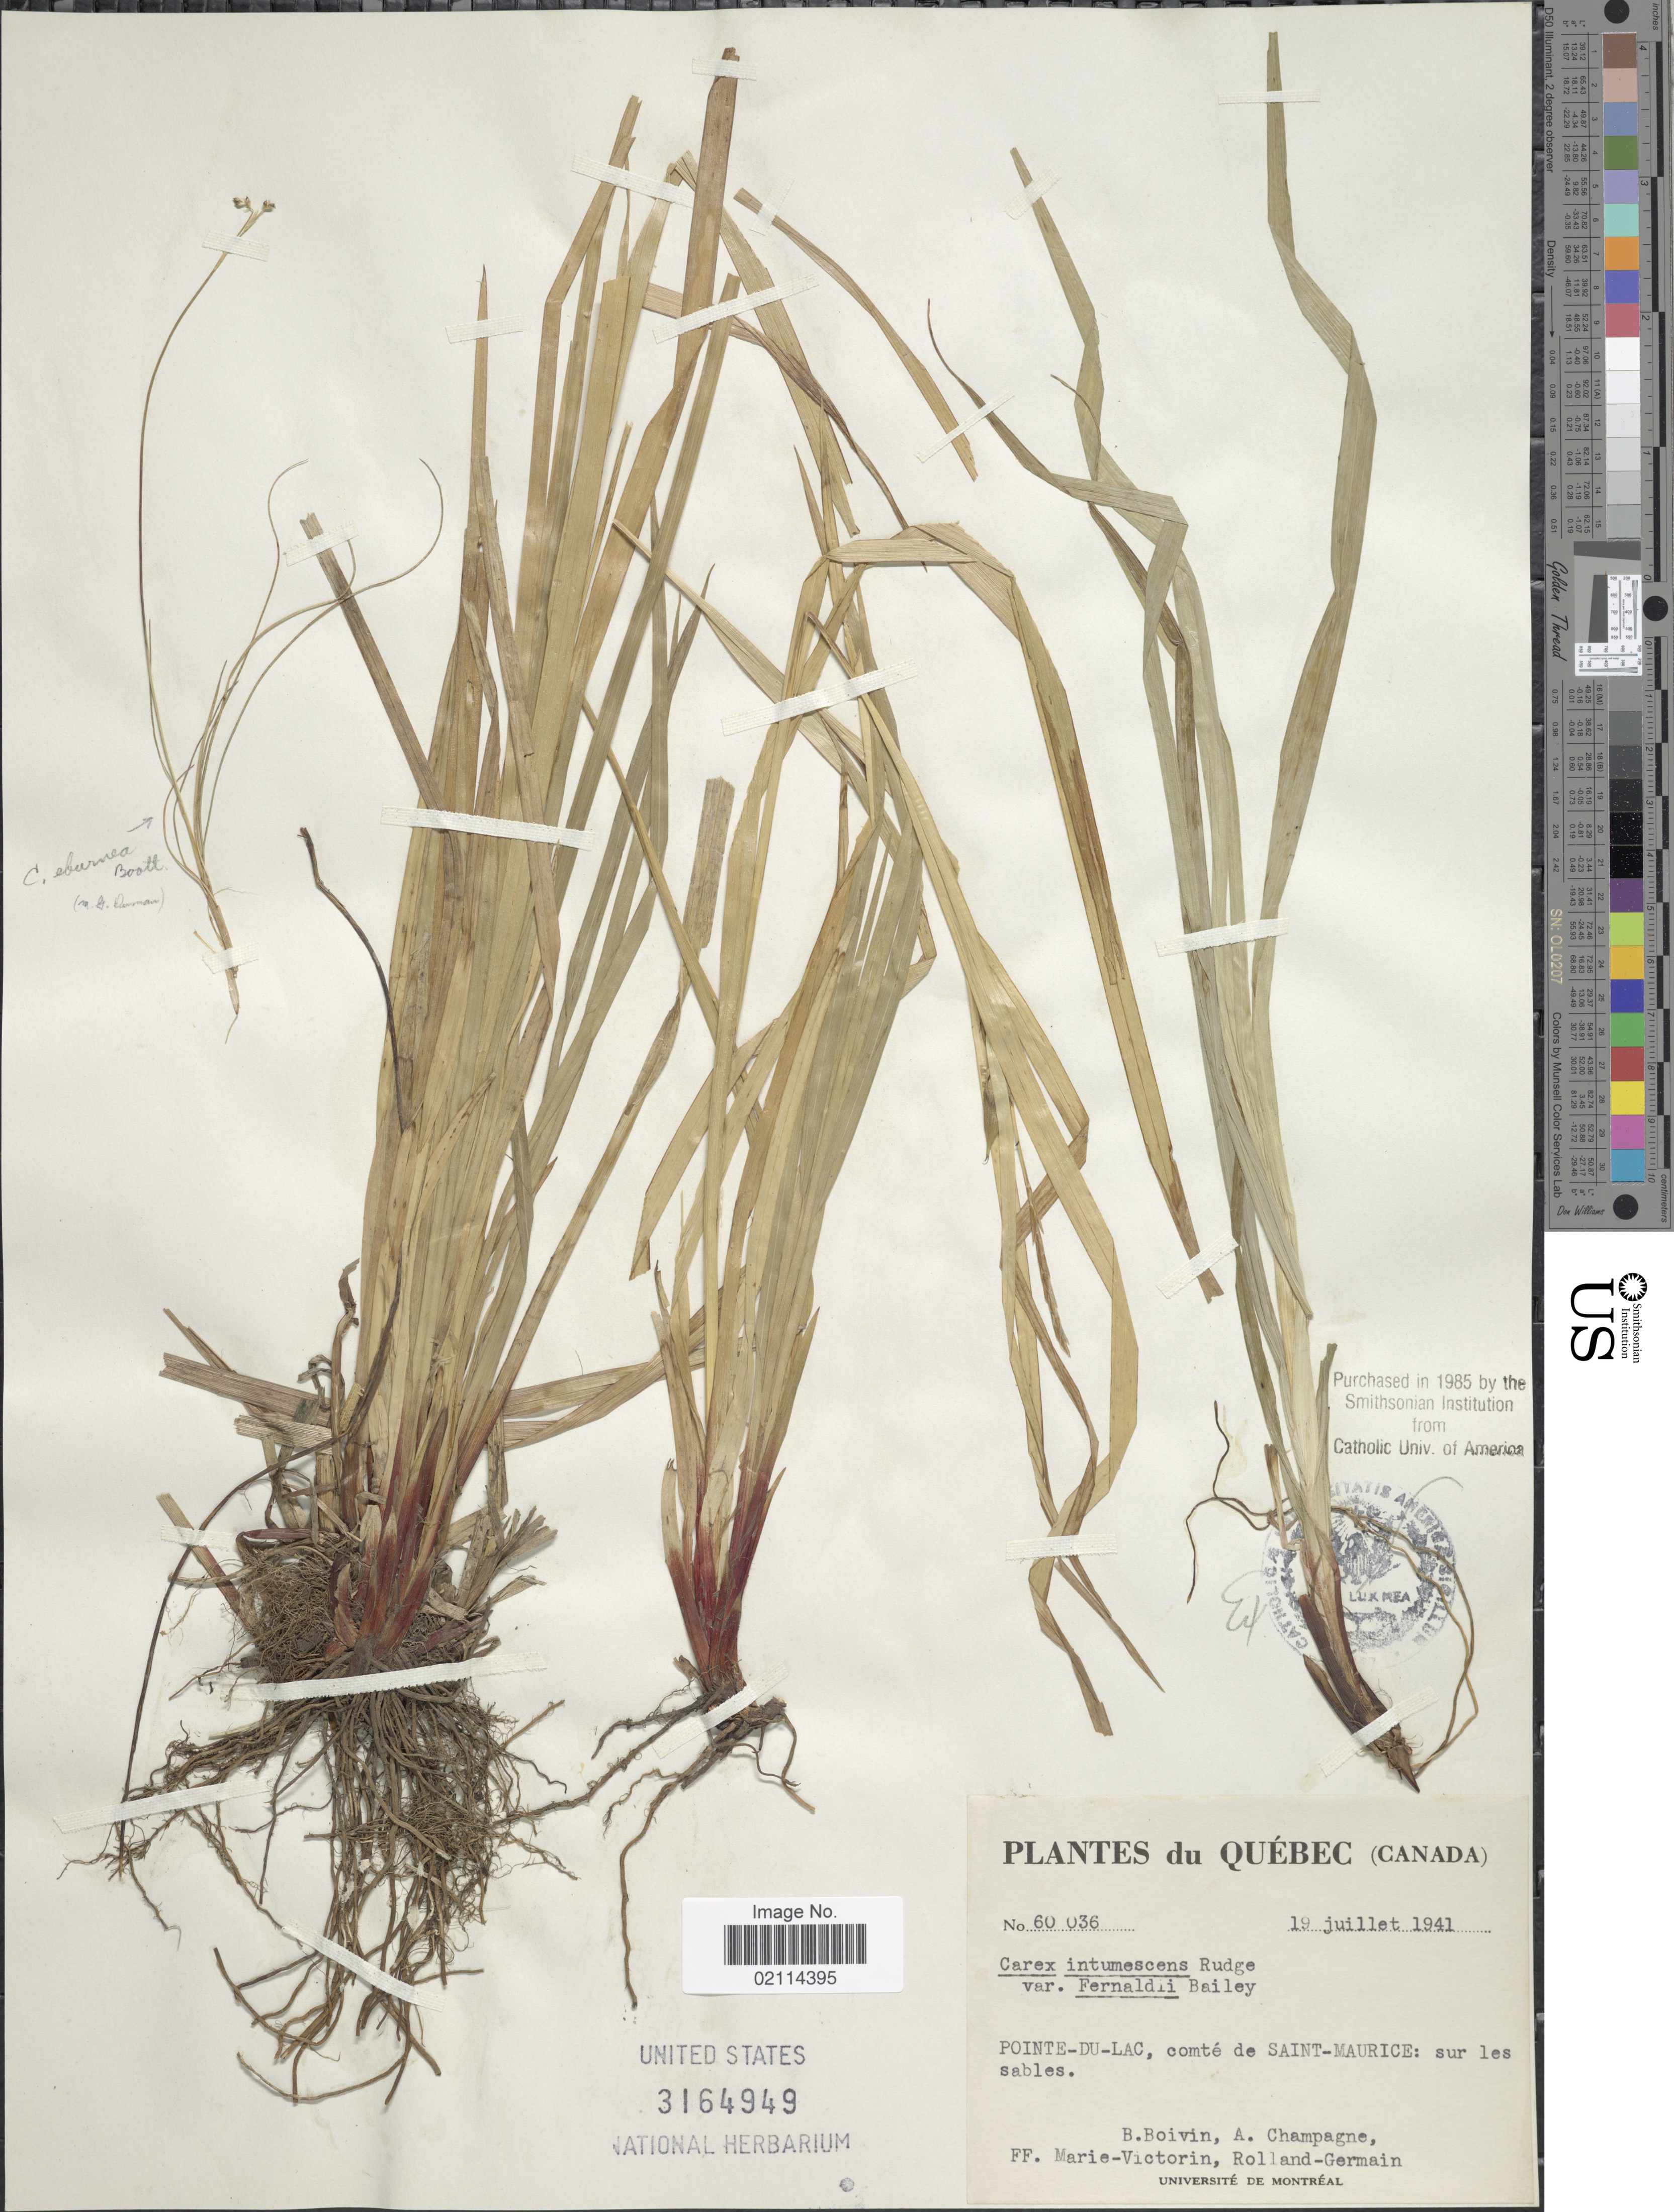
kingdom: Plantae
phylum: Tracheophyta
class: Liliopsida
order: Poales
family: Cyperaceae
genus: Carex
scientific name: Carex intumescens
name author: Rudge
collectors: J. R. B. Boivin, A. Champagne, F. Marie-Victorin & Rolland-Germain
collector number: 60036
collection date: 1941-07-19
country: Canada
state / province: Quebec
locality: Pointe-Du-Lac, comte de Saint-Maruice: sur les sables.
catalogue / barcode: US 3164949